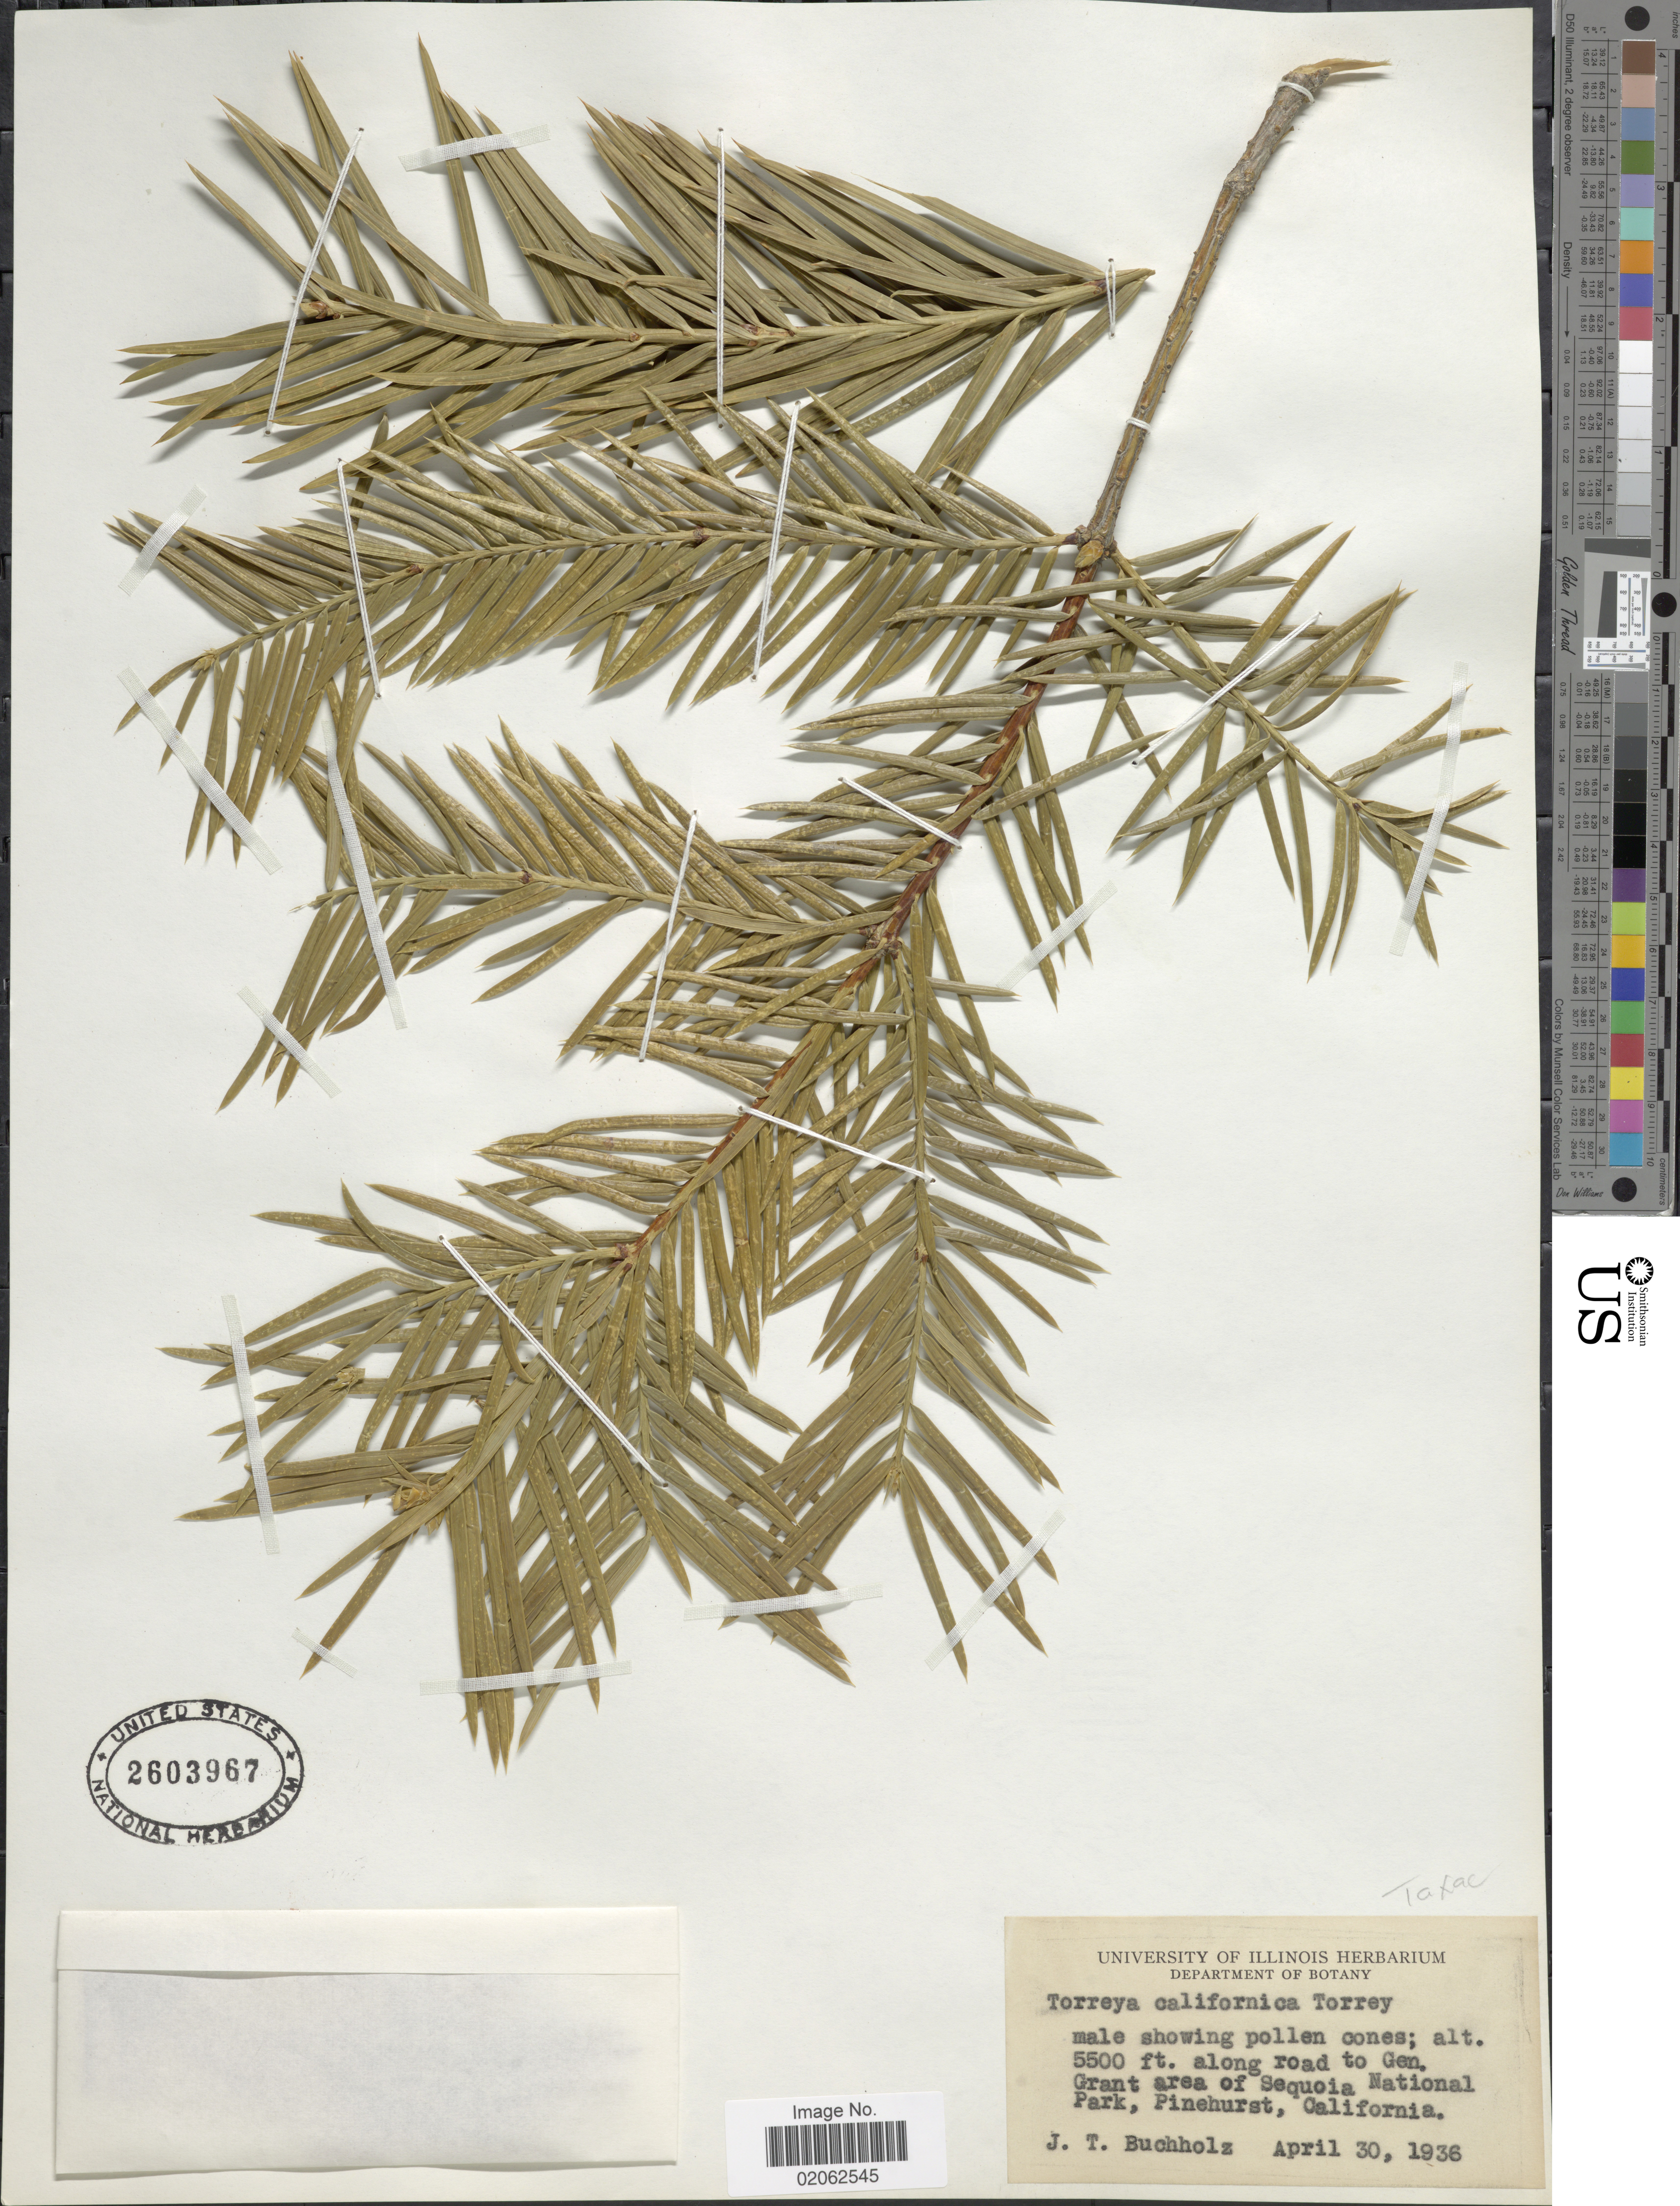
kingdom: Plantae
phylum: Tracheophyta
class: Pinopsida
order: Pinales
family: Taxaceae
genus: Torreya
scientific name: Torreya californica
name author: Torr.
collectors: J. Buccholz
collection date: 1936-04-30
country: United States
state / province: California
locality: Along road to Gen. Grant area of Sequoia National Park, Pinehurst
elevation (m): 1676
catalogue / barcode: US 2603967